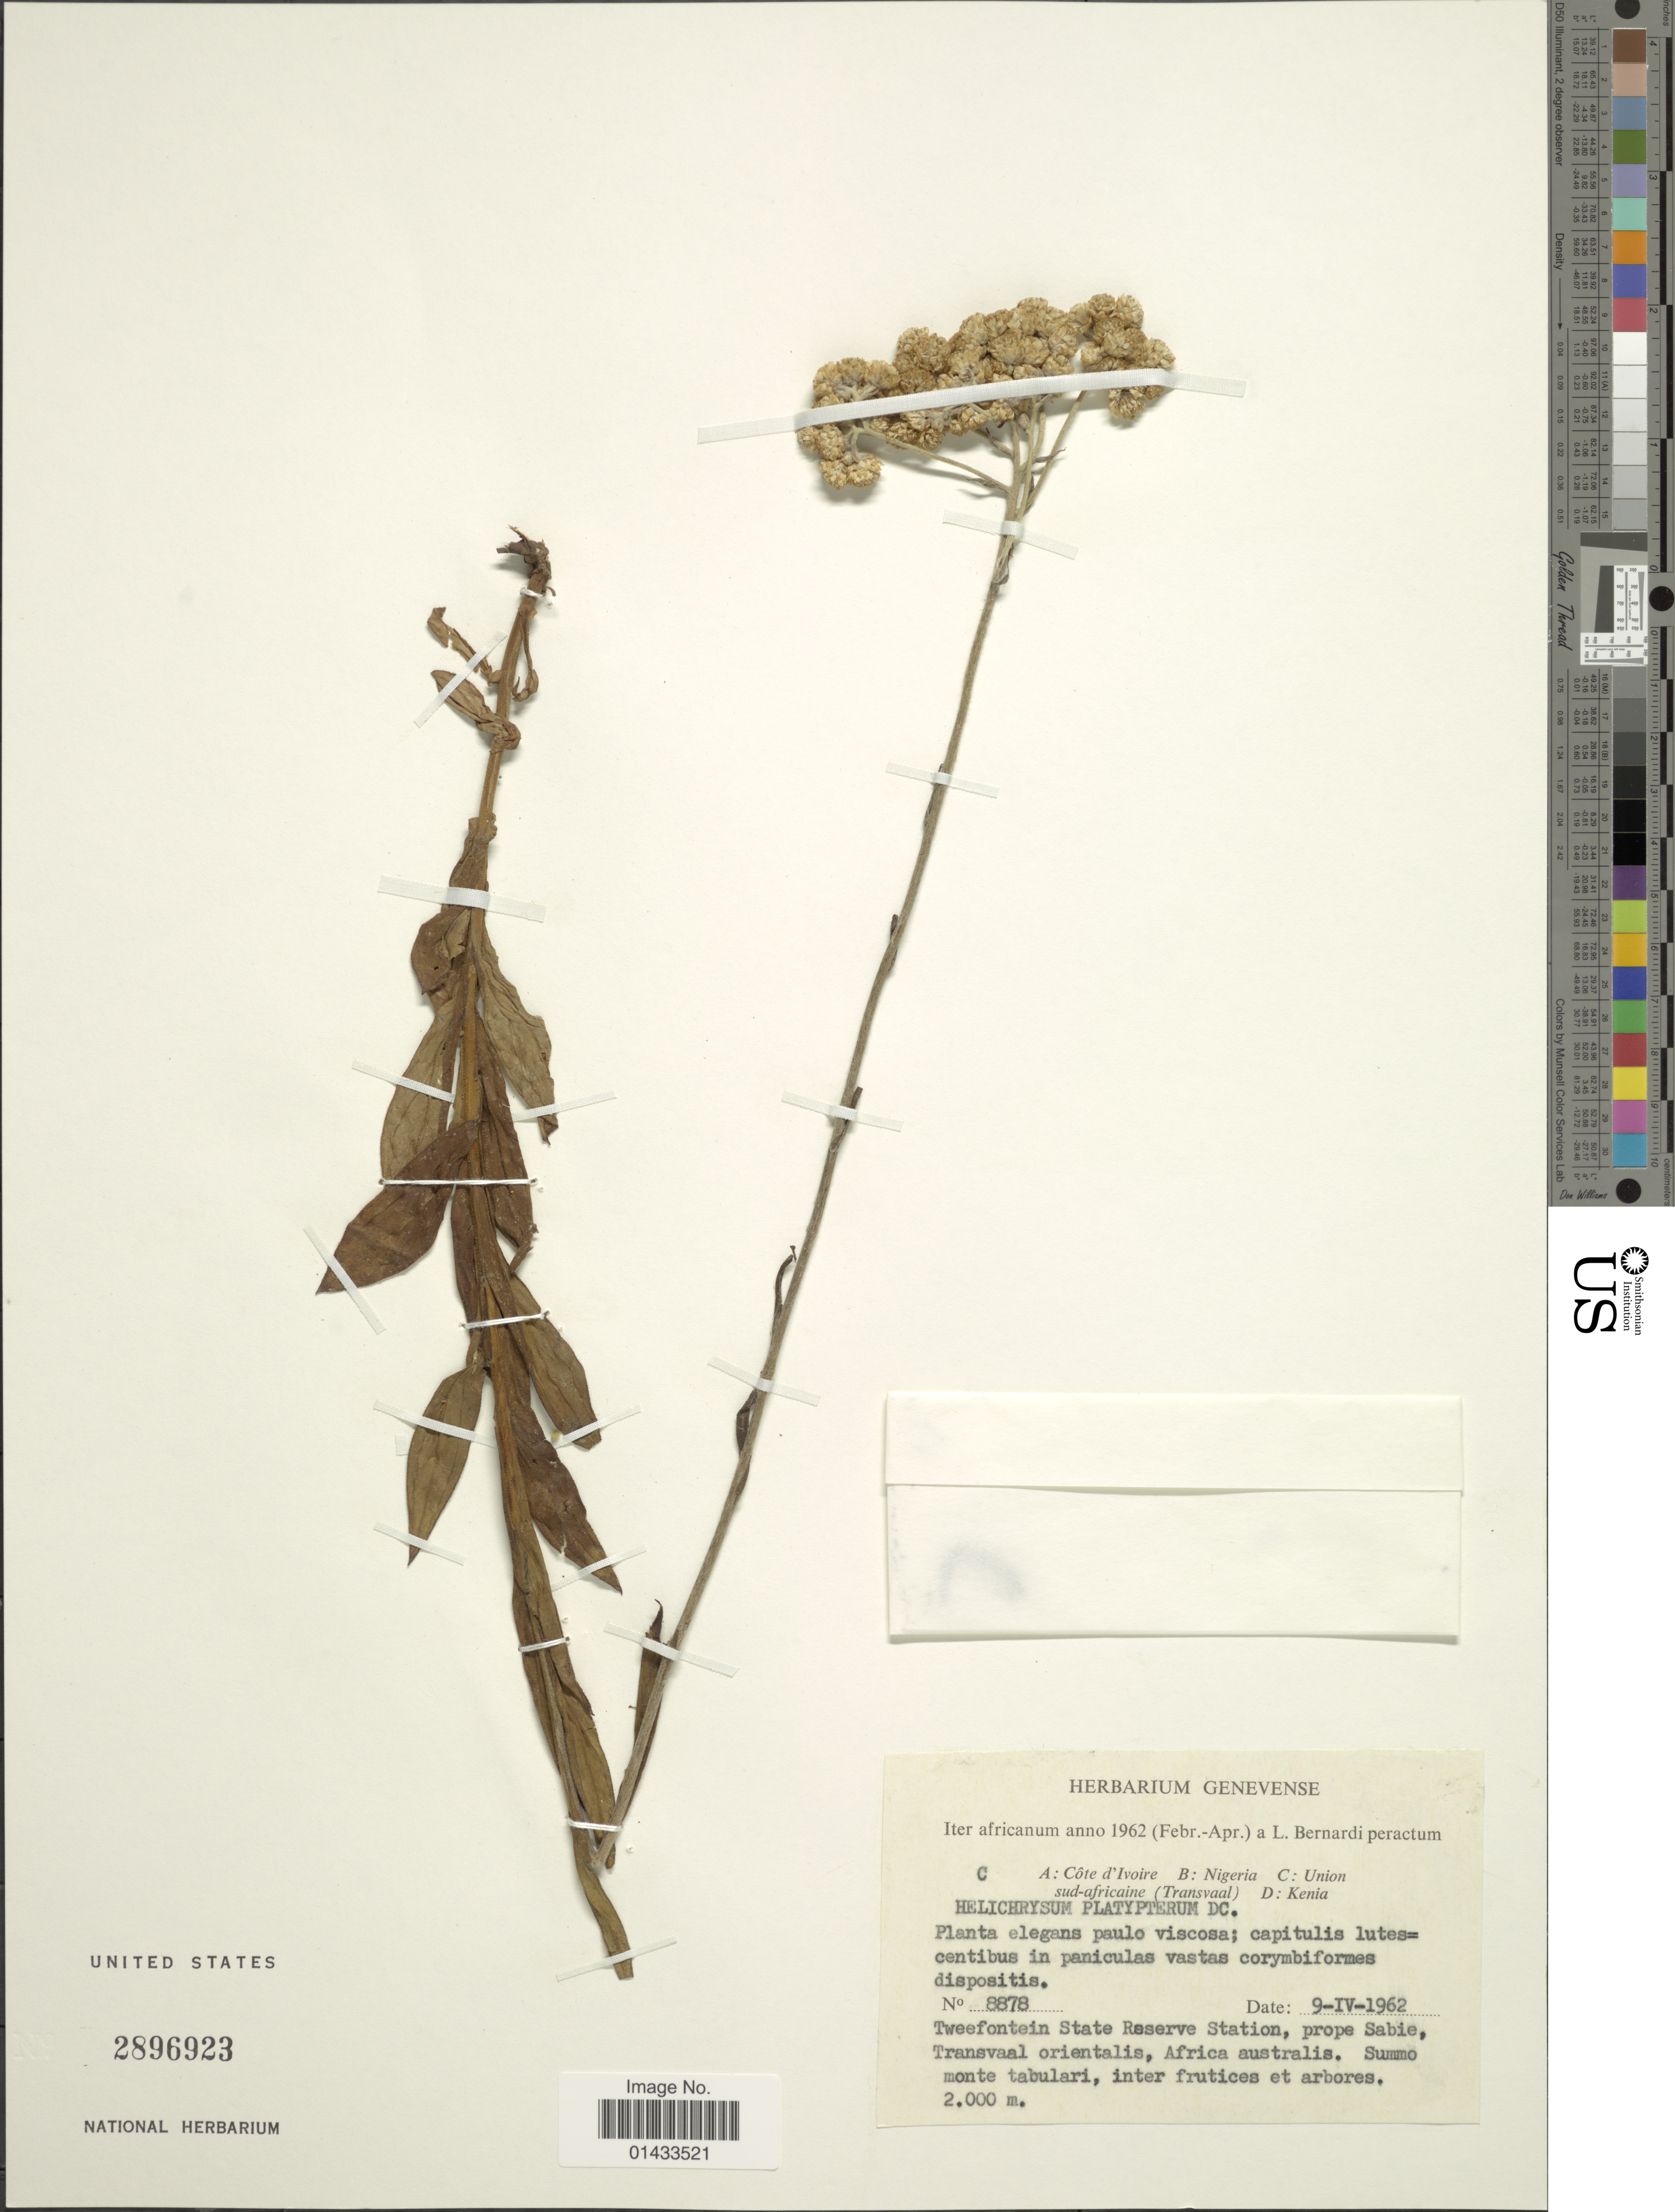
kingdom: Plantae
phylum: Tracheophyta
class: Magnoliopsida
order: Asterales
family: Asteraceae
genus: Helichrysum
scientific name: Helichrysum platypterum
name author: DC.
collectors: ex herb. Genevense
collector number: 8878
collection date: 1962-04-09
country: South Africa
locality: Tweefontein State Reserve Station, prope Sabie, Transvaal orientalis, Africa australis, Summo monte tabulari, inter frutices et arbores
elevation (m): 2000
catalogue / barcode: US 2896923